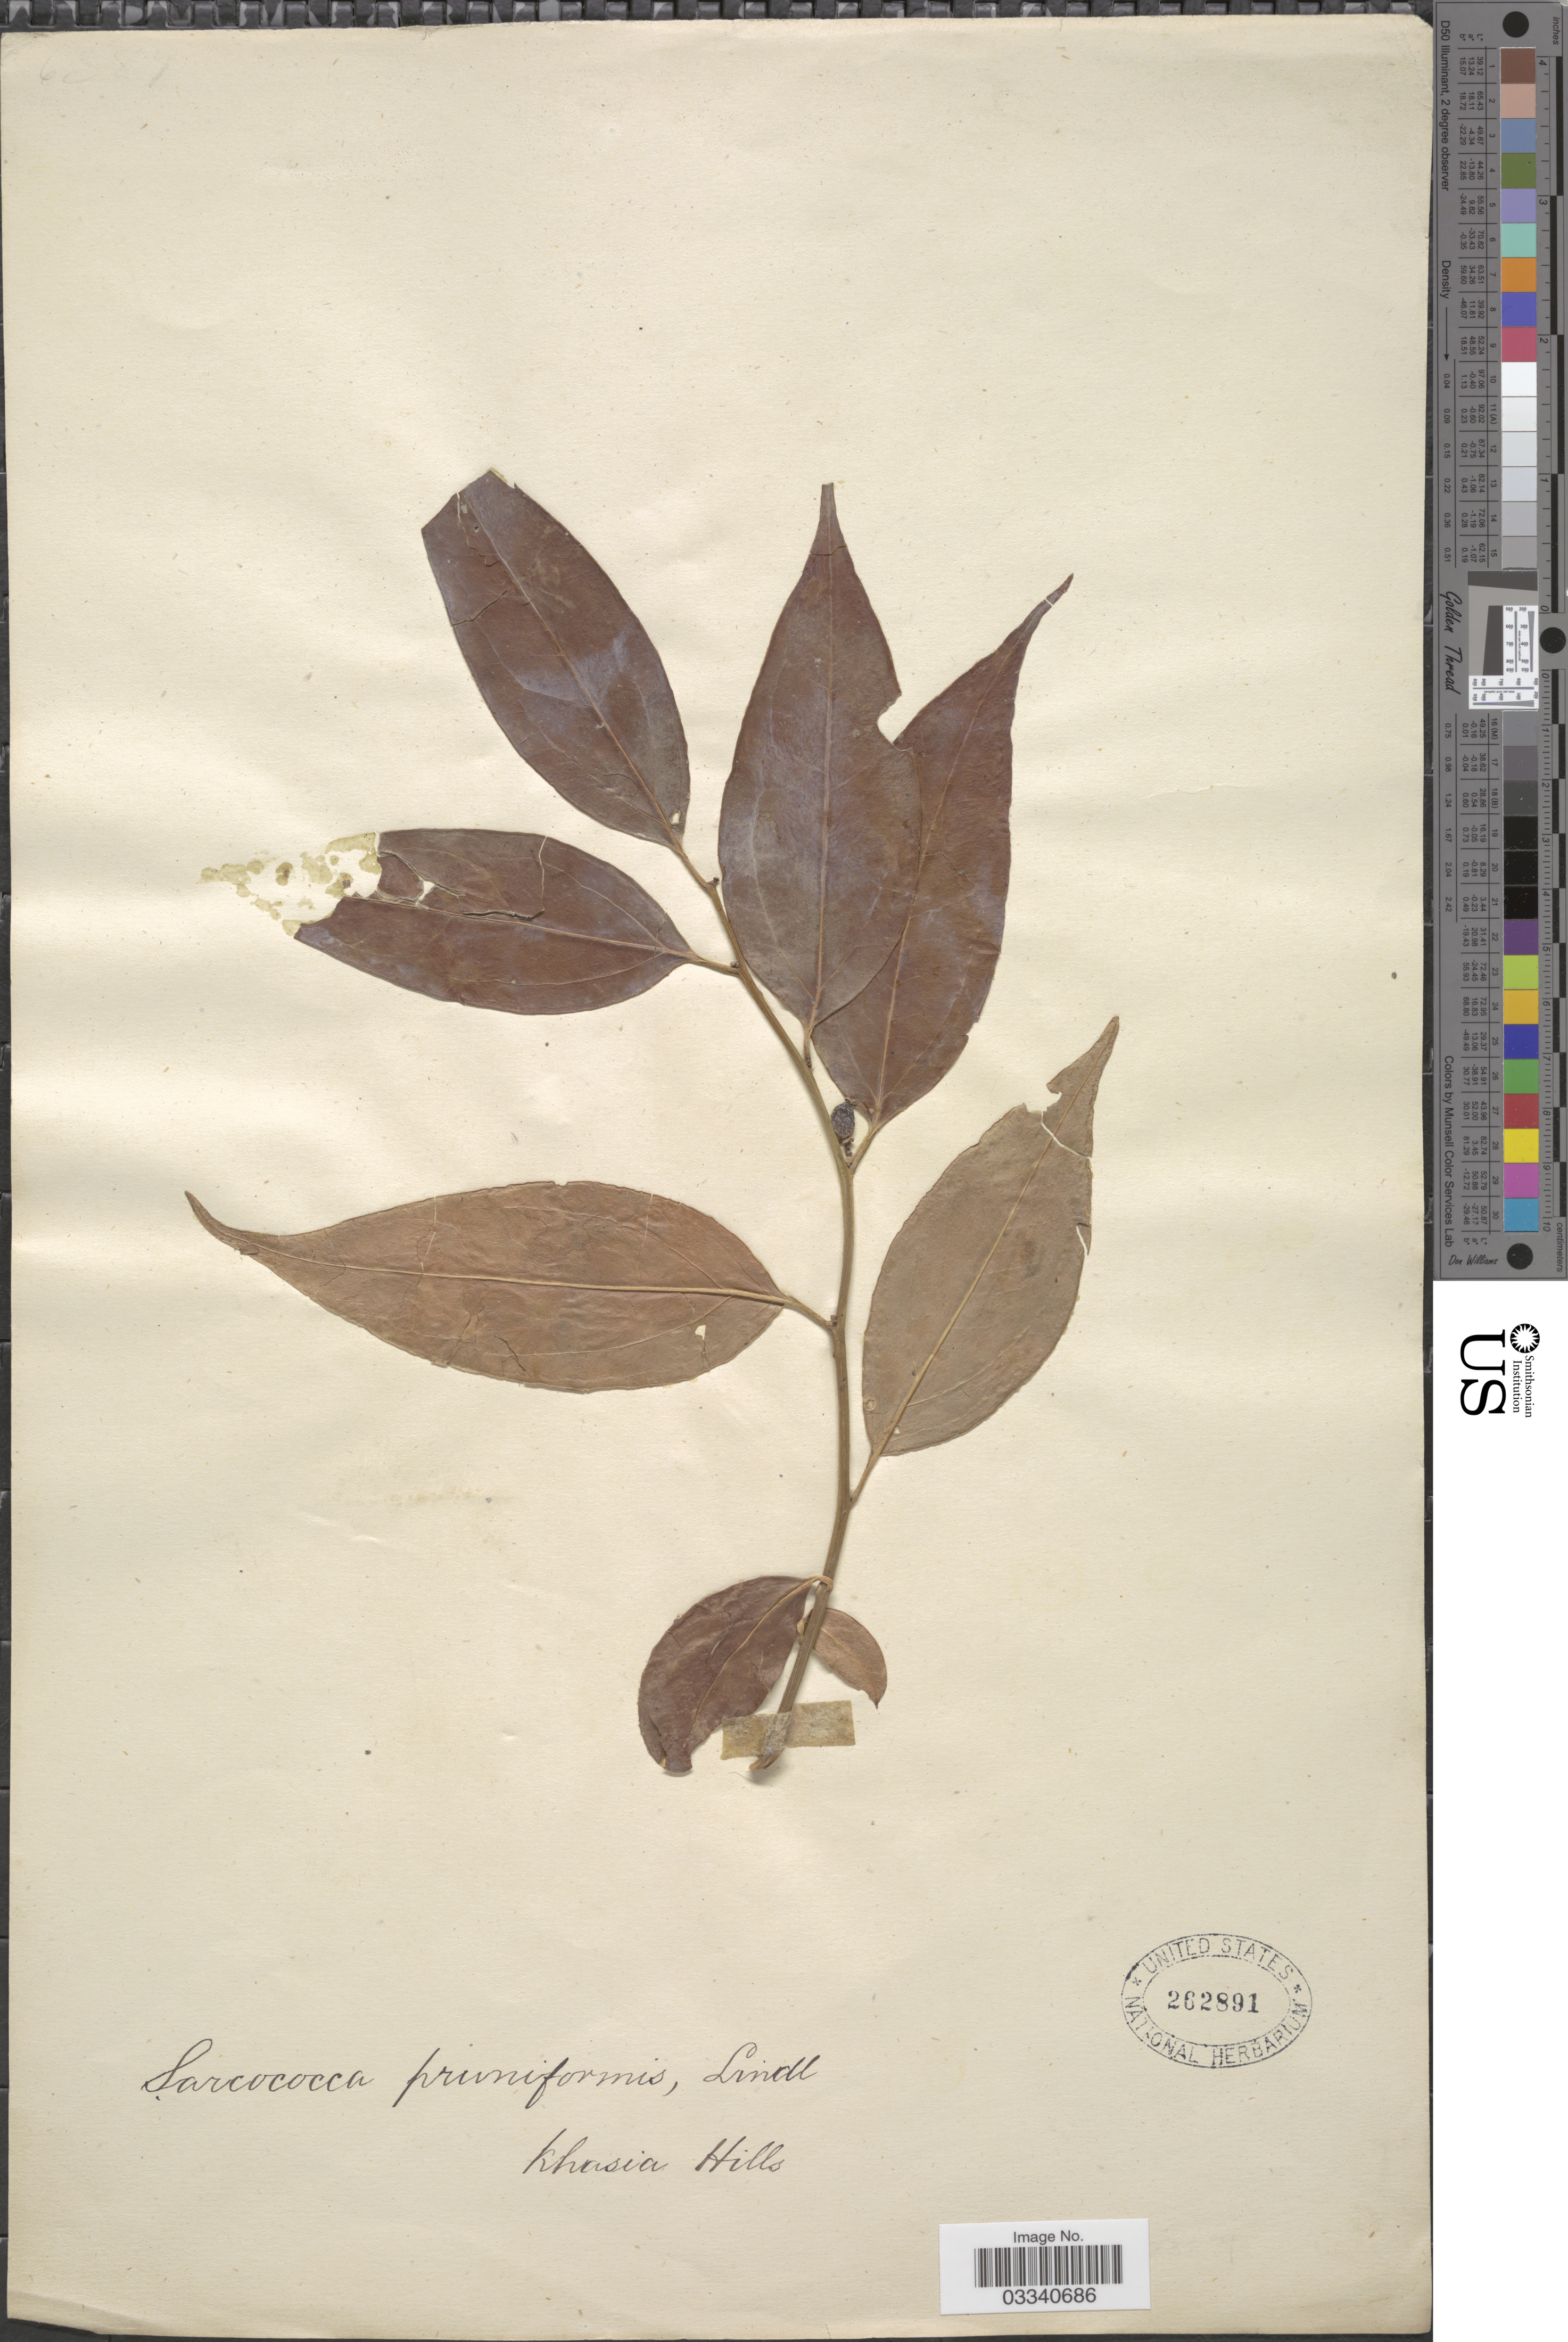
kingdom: Plantae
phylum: Tracheophyta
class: Magnoliopsida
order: Buxales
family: Buxaceae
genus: Sarcococca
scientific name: Sarcococca coriacea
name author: Müll. Arg.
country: India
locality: Khasia Hills.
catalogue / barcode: US 262891